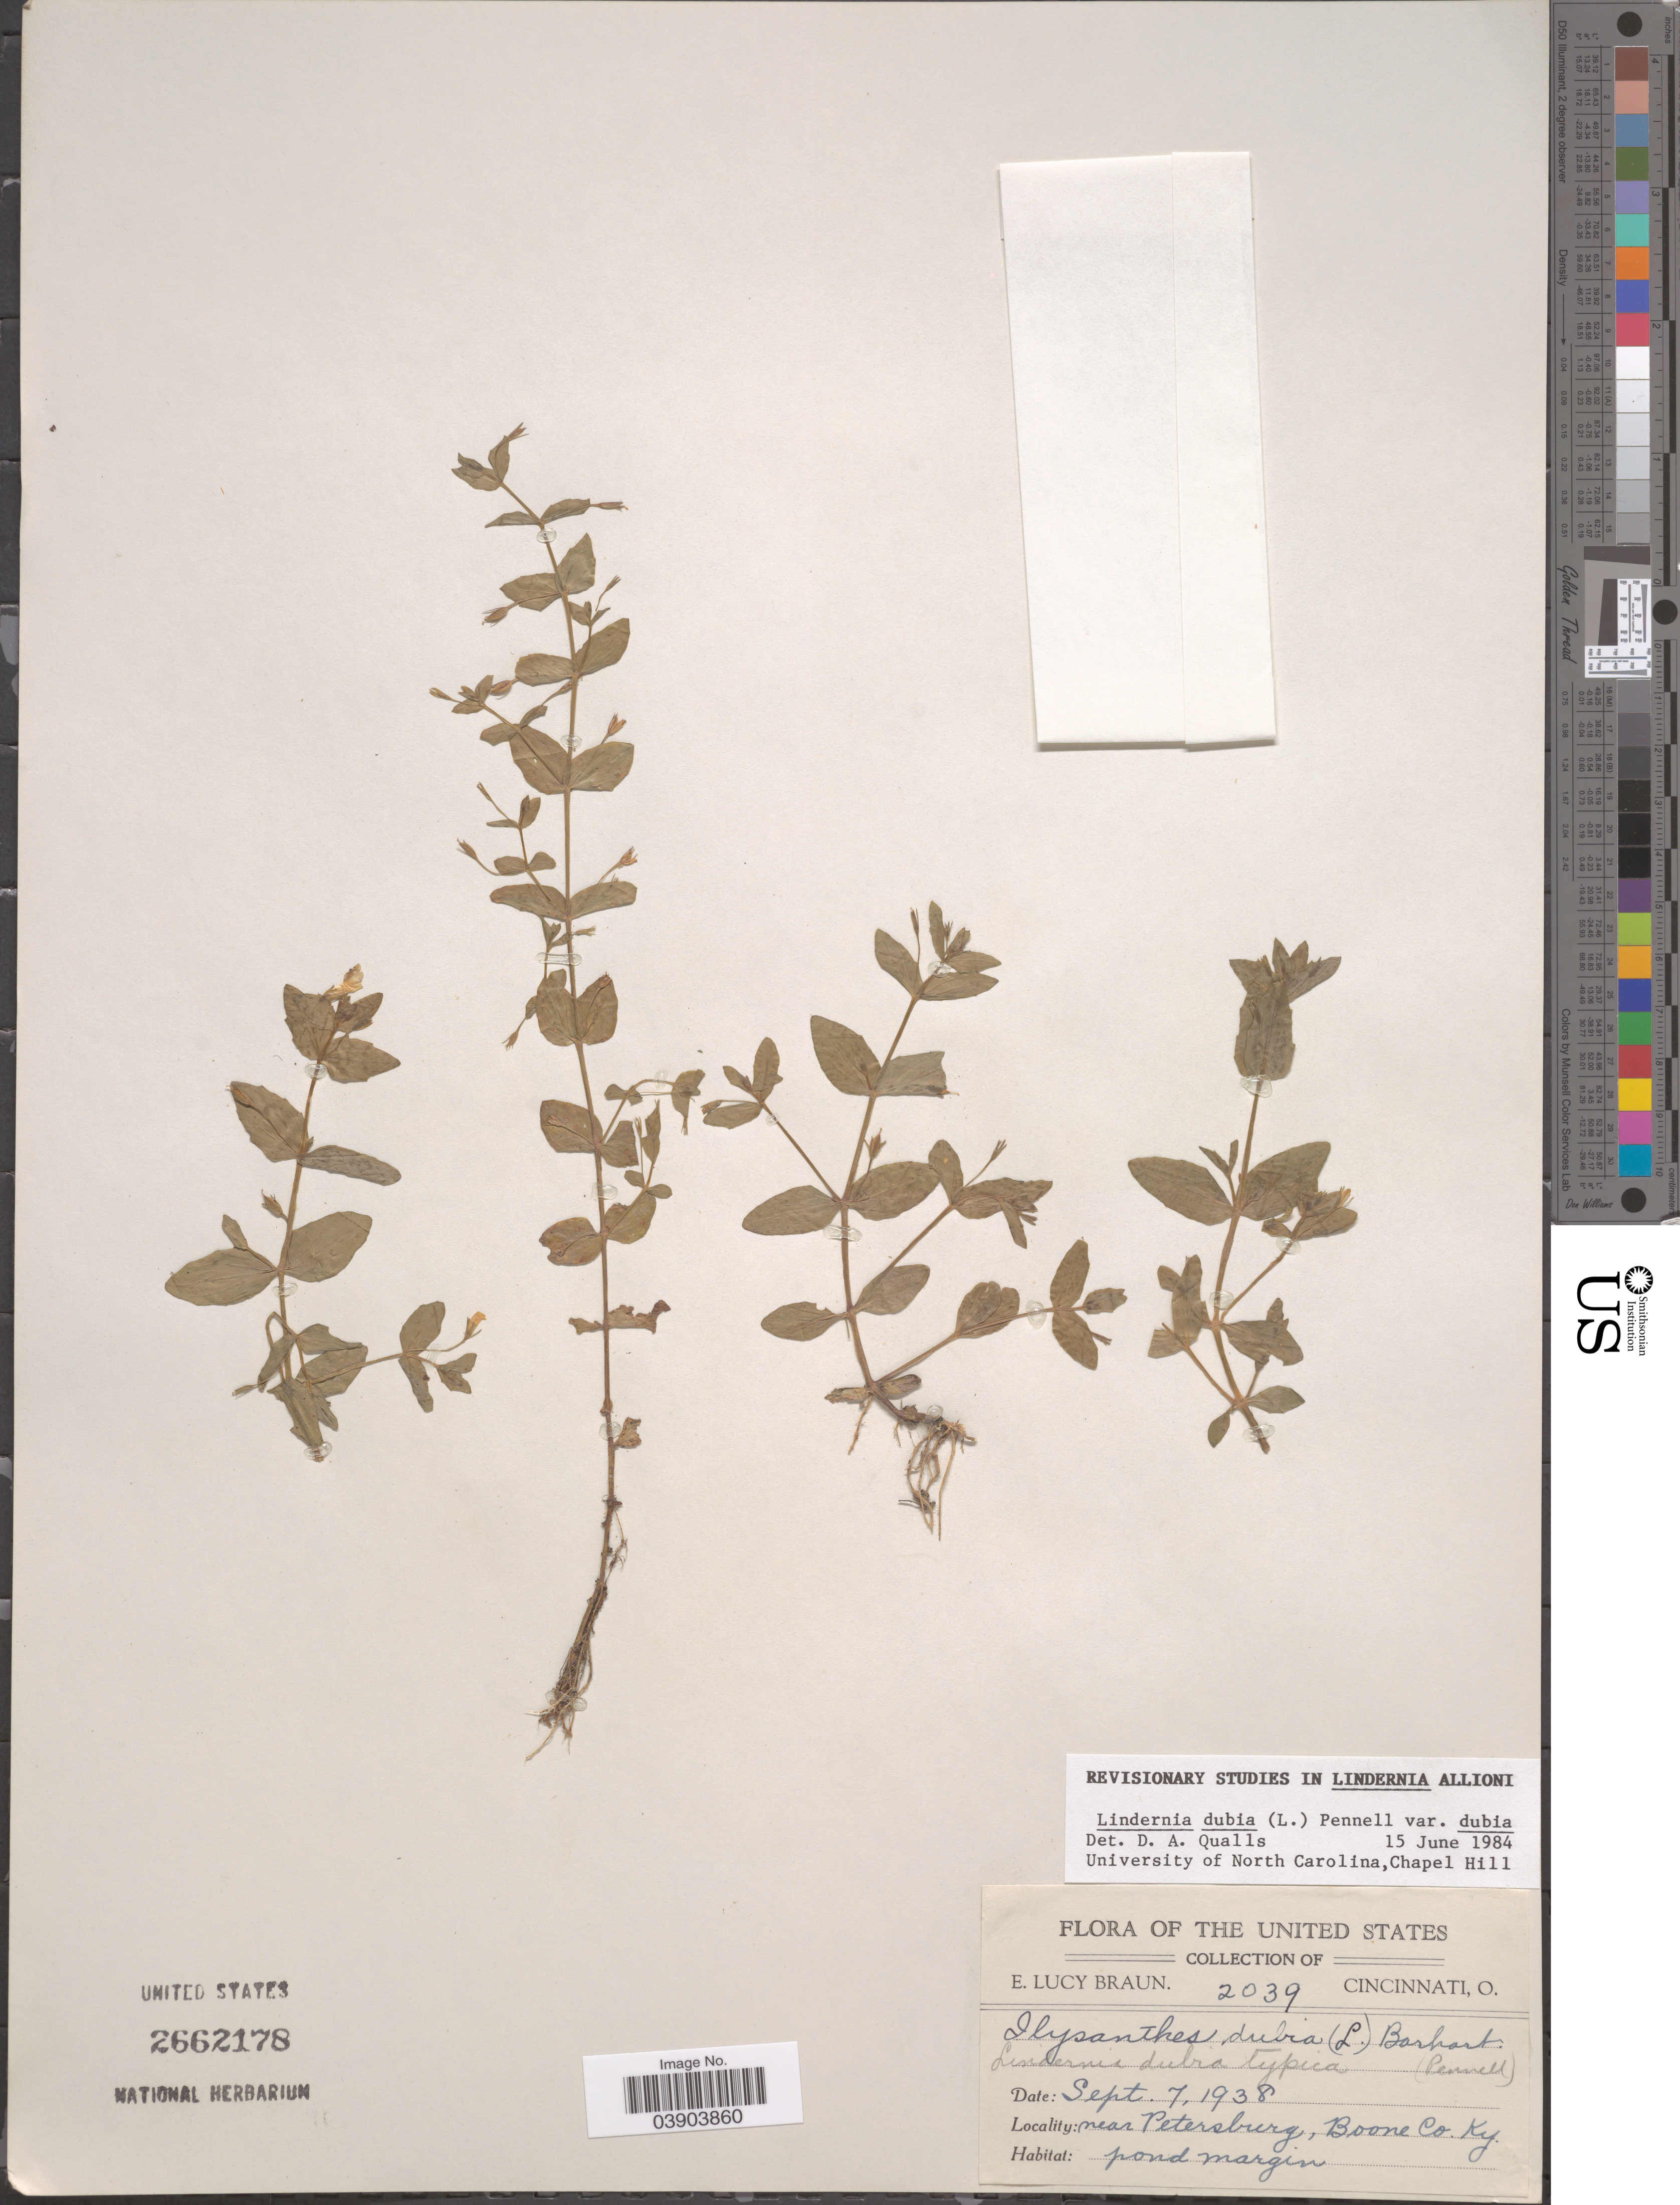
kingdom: Plantae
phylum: Tracheophyta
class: Magnoliopsida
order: Lamiales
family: Linderniaceae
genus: Lindernia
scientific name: Lindernia dubia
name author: (L.) Pennell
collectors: E. L. Braun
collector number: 2039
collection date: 1938-09-07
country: United States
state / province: Kentucky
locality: Near Petersburg, Boone Co.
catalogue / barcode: US 2662178